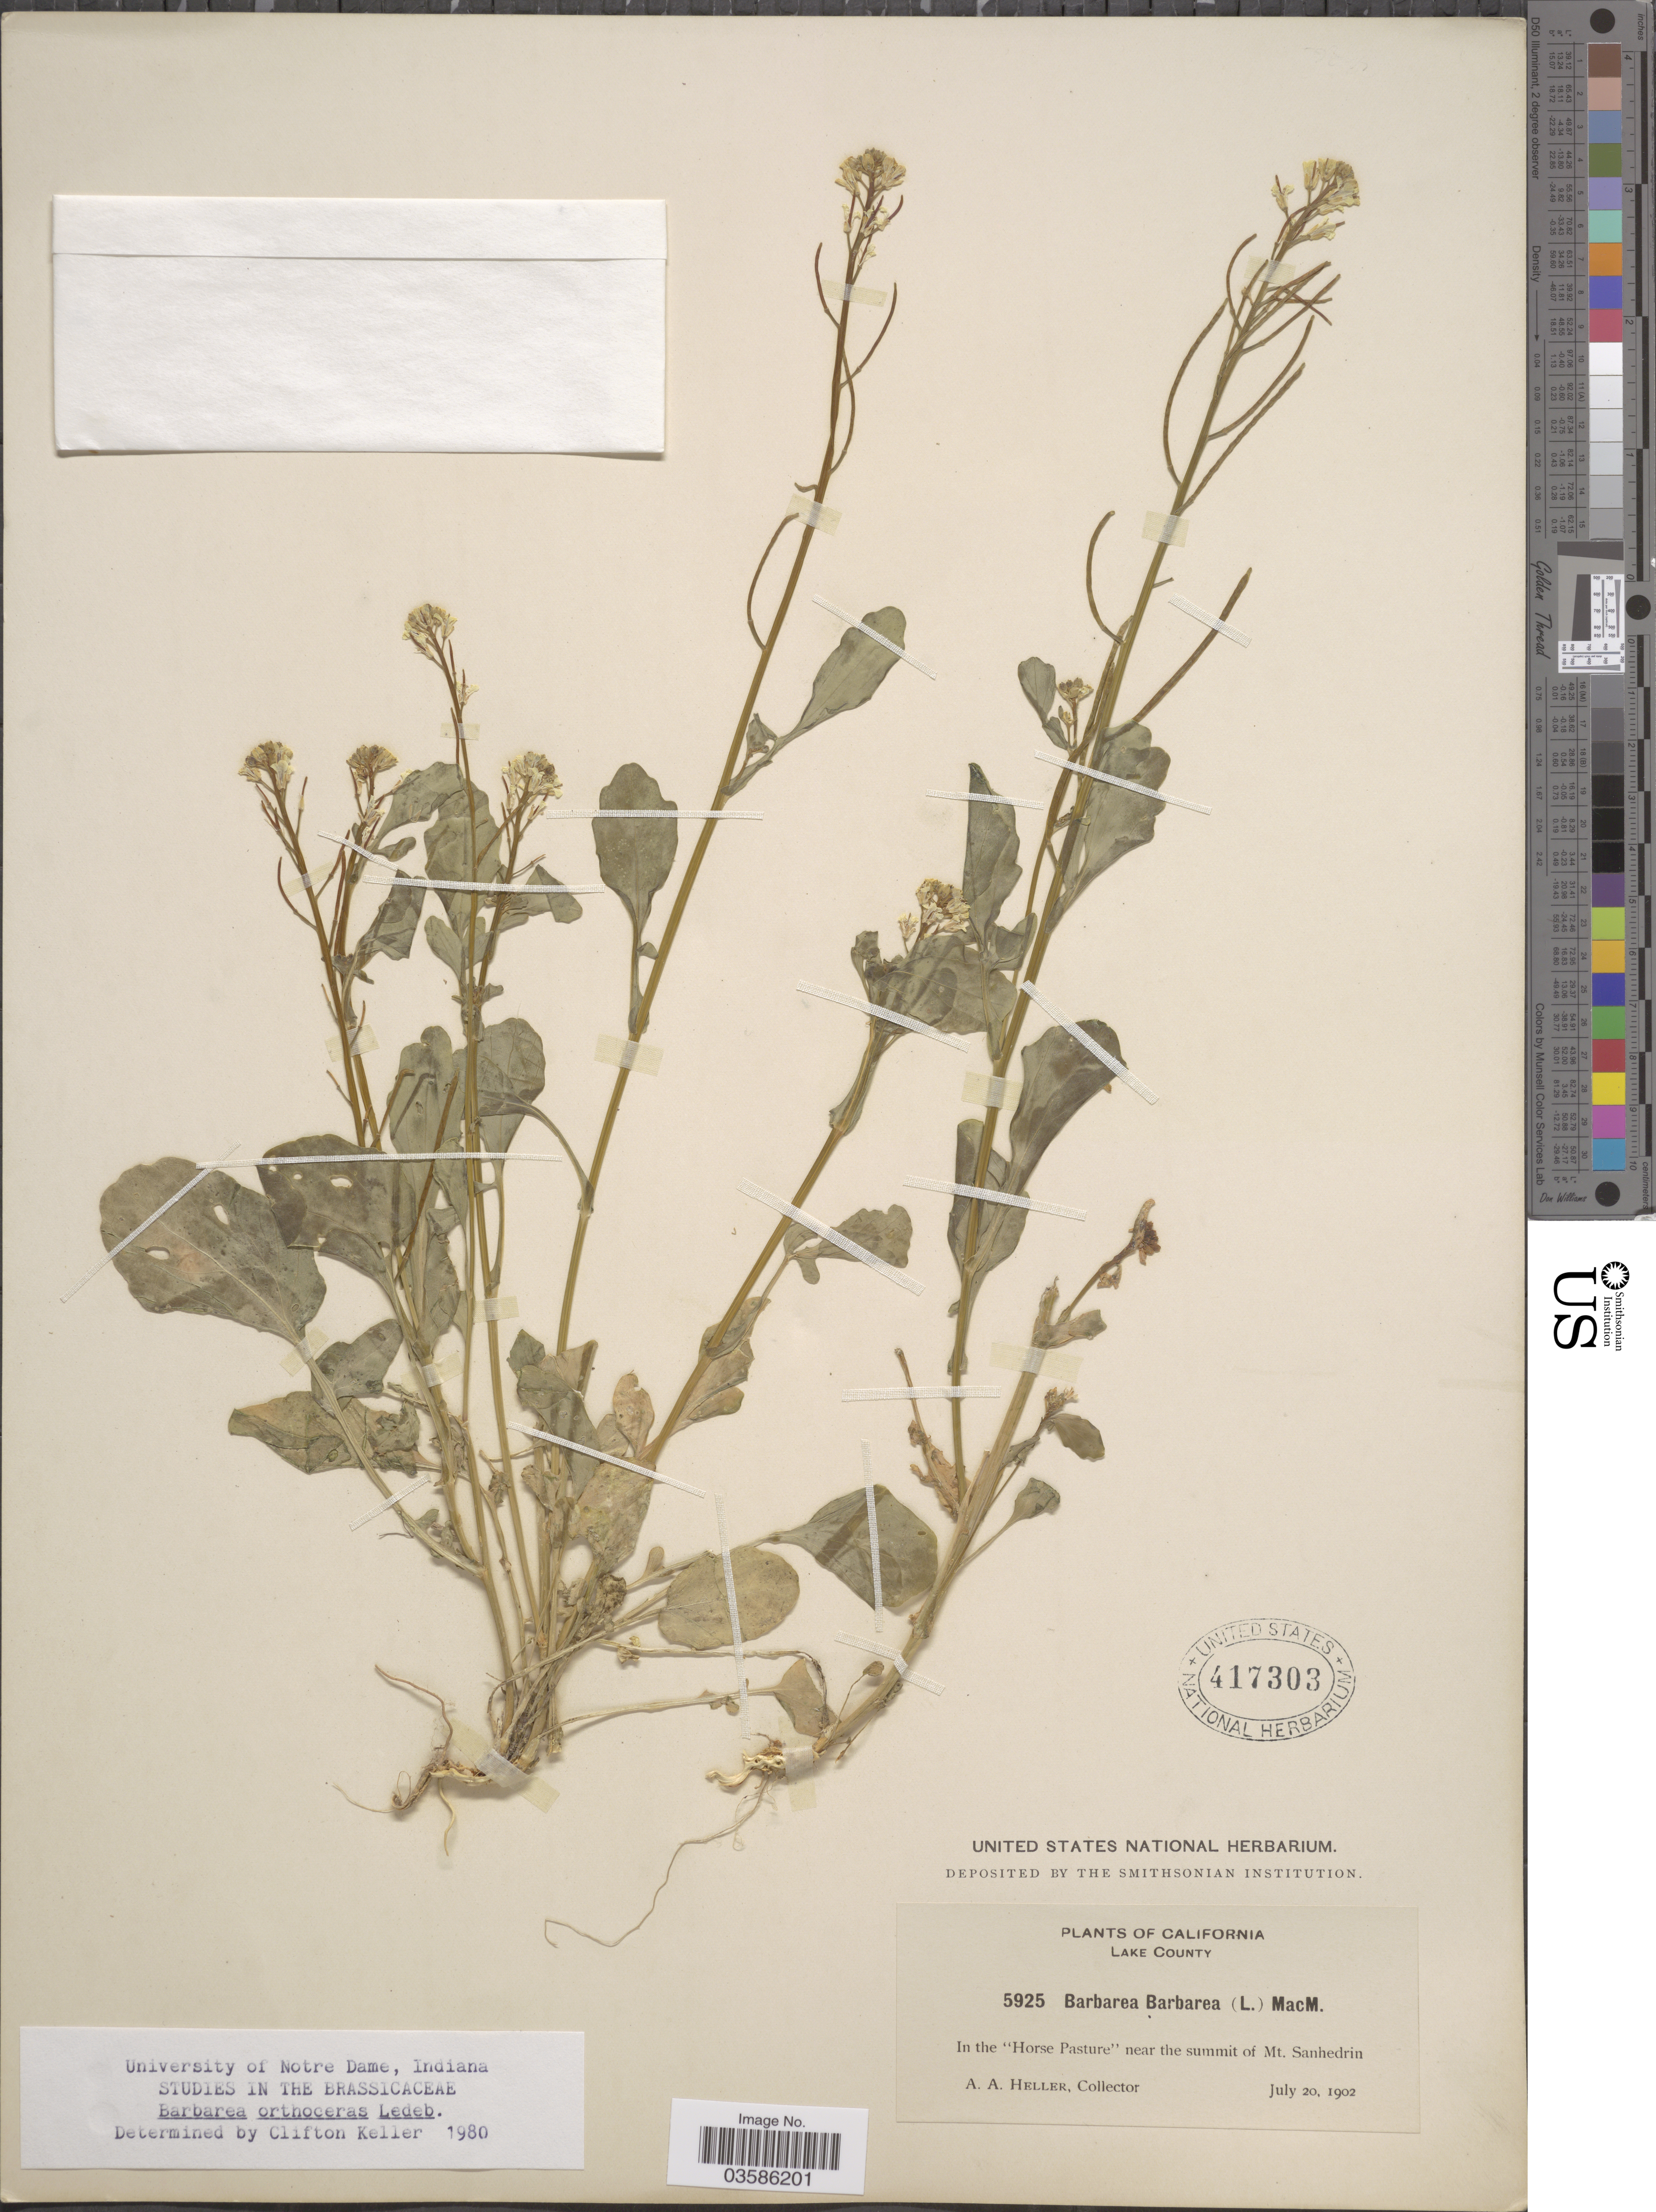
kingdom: Plantae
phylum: Tracheophyta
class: Magnoliopsida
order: Brassicales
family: Brassicaceae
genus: Barbarea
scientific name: Barbarea orthoceras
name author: Ledeb.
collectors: A. A. Heller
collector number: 5925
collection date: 1902-07-20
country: United States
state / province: California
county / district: Lake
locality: Lake County. In the "Horse Pasture" near the summit of Mt. Sanhedrin.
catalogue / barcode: US 417303